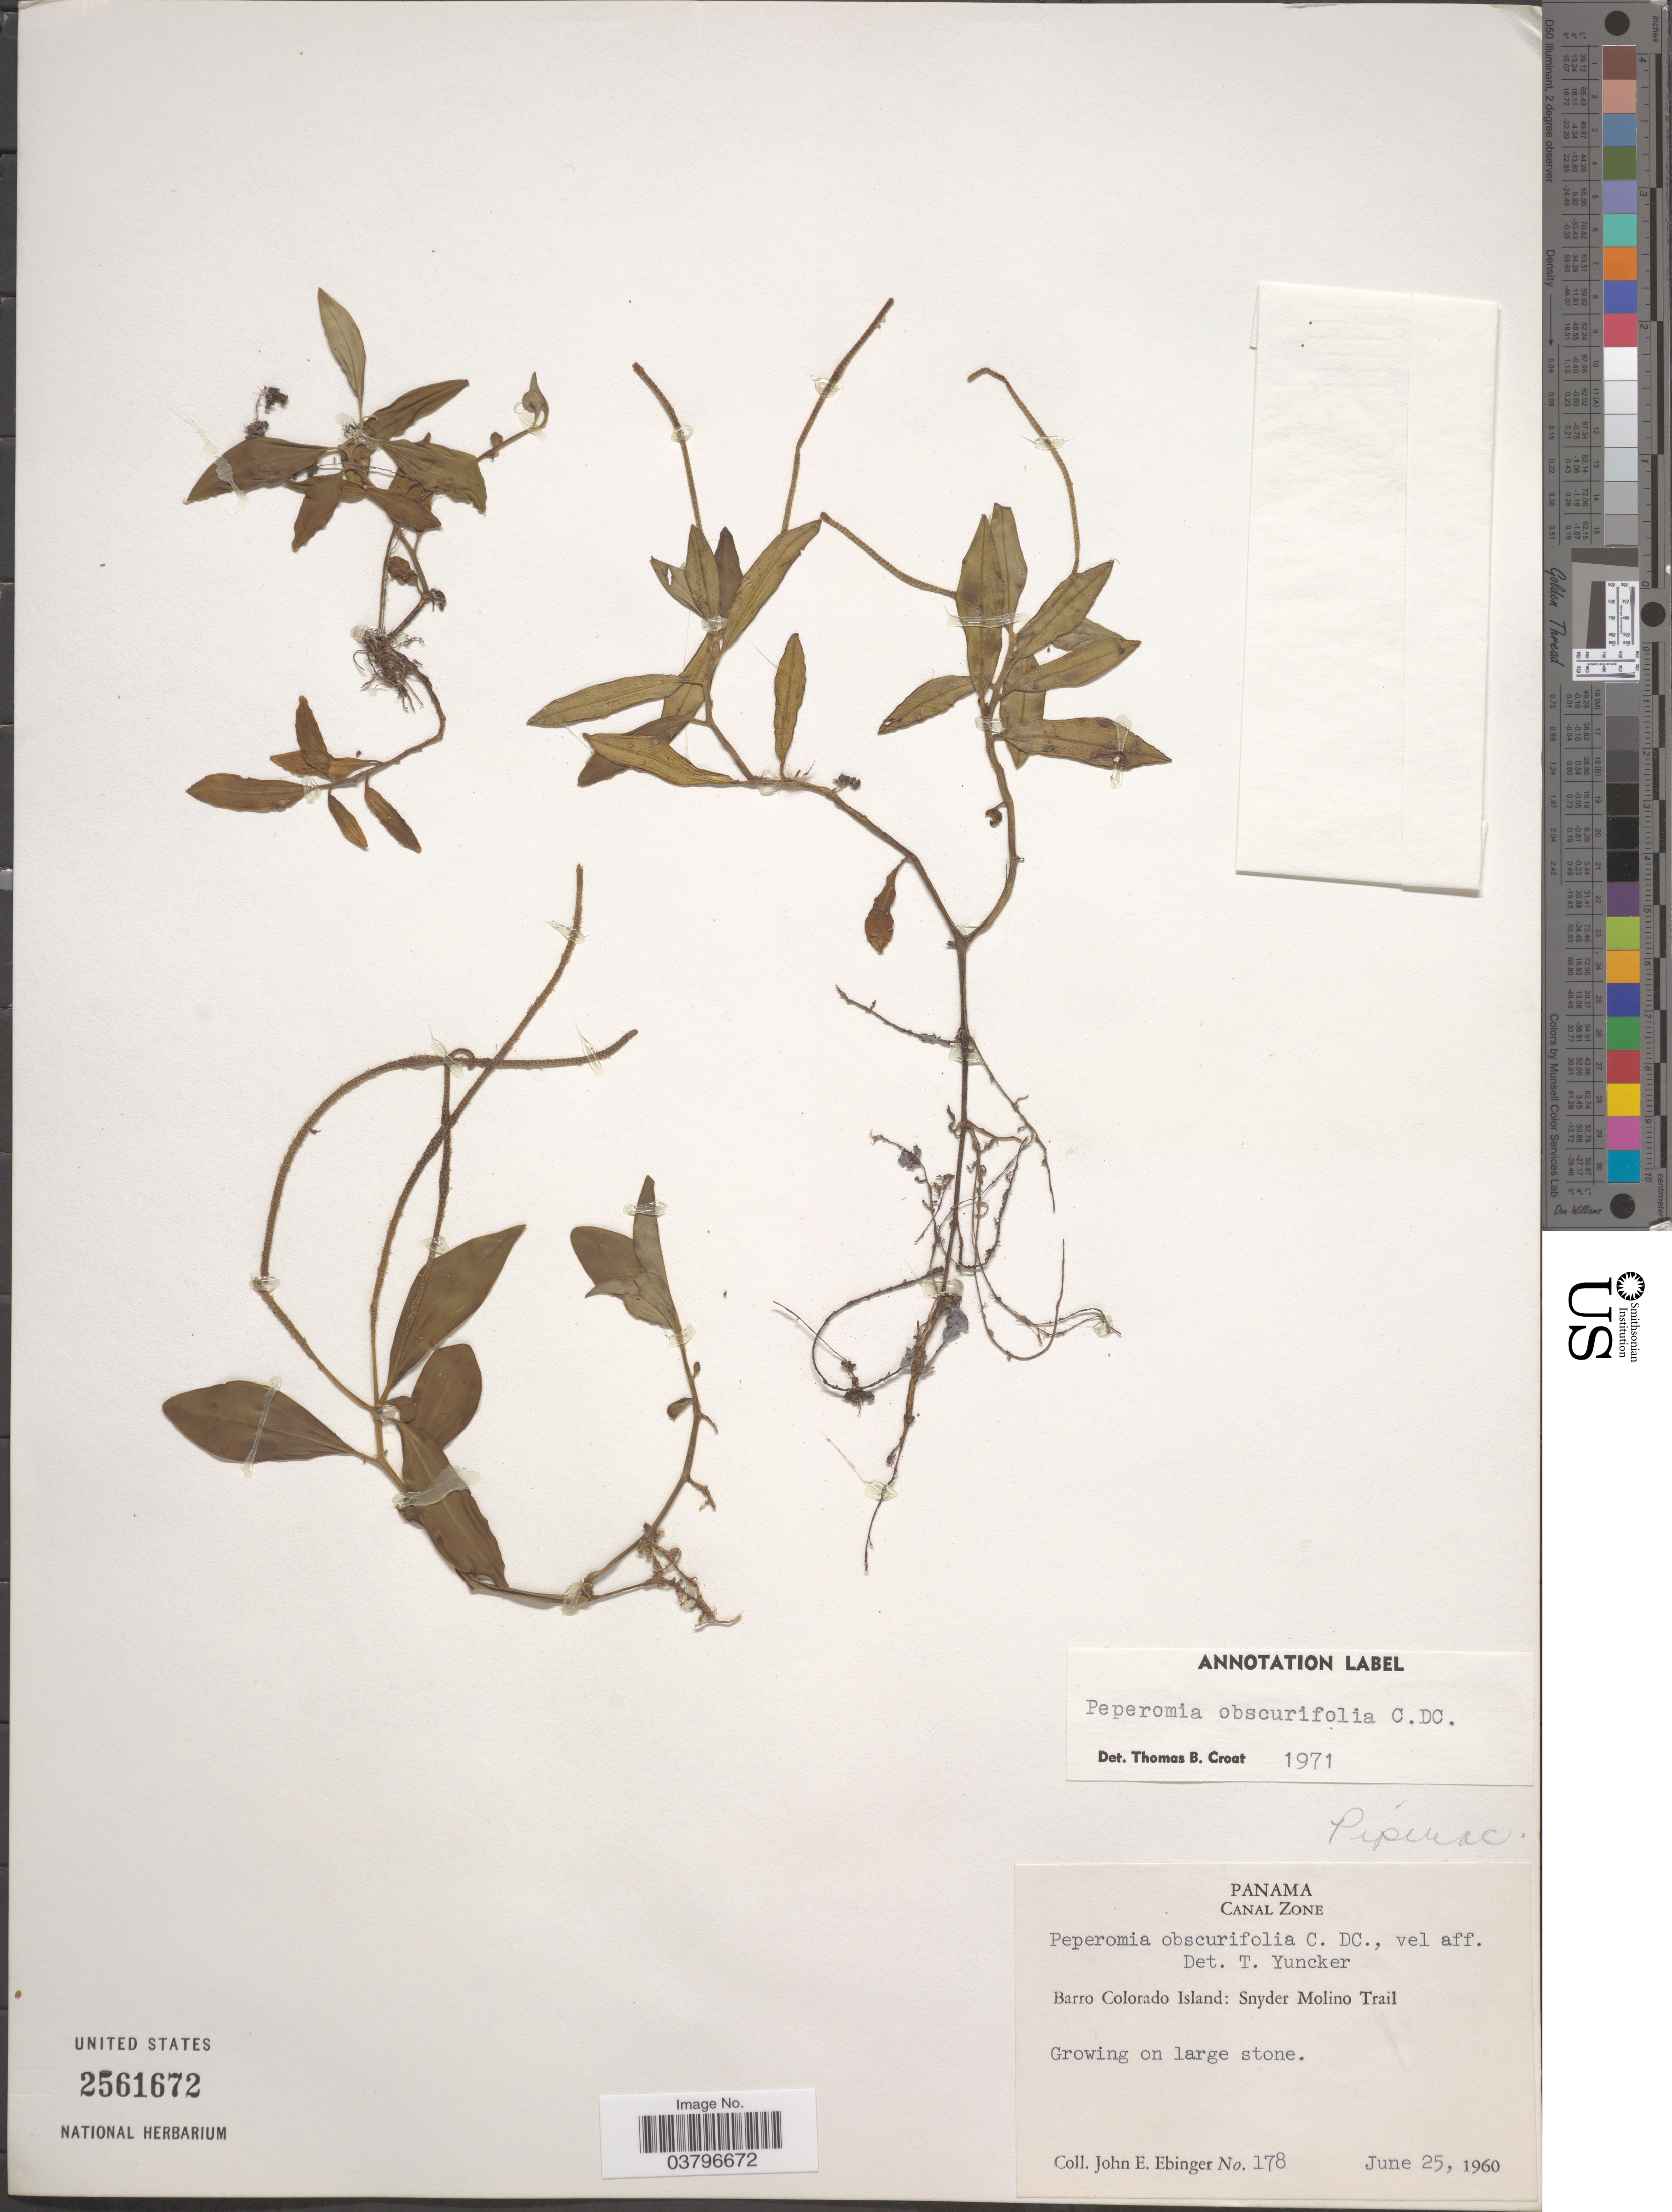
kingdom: Plantae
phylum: Tracheophyta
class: Magnoliopsida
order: Piperales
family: Piperaceae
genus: Peperomia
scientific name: Peperomia obscurifolia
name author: C. DC.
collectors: J. Ebinger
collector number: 178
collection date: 1960-06-25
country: Panama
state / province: Colón / Panamá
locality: Canal Zone. Barro Colorado Island: Snyder Molino Trail.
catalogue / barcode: US 2561672